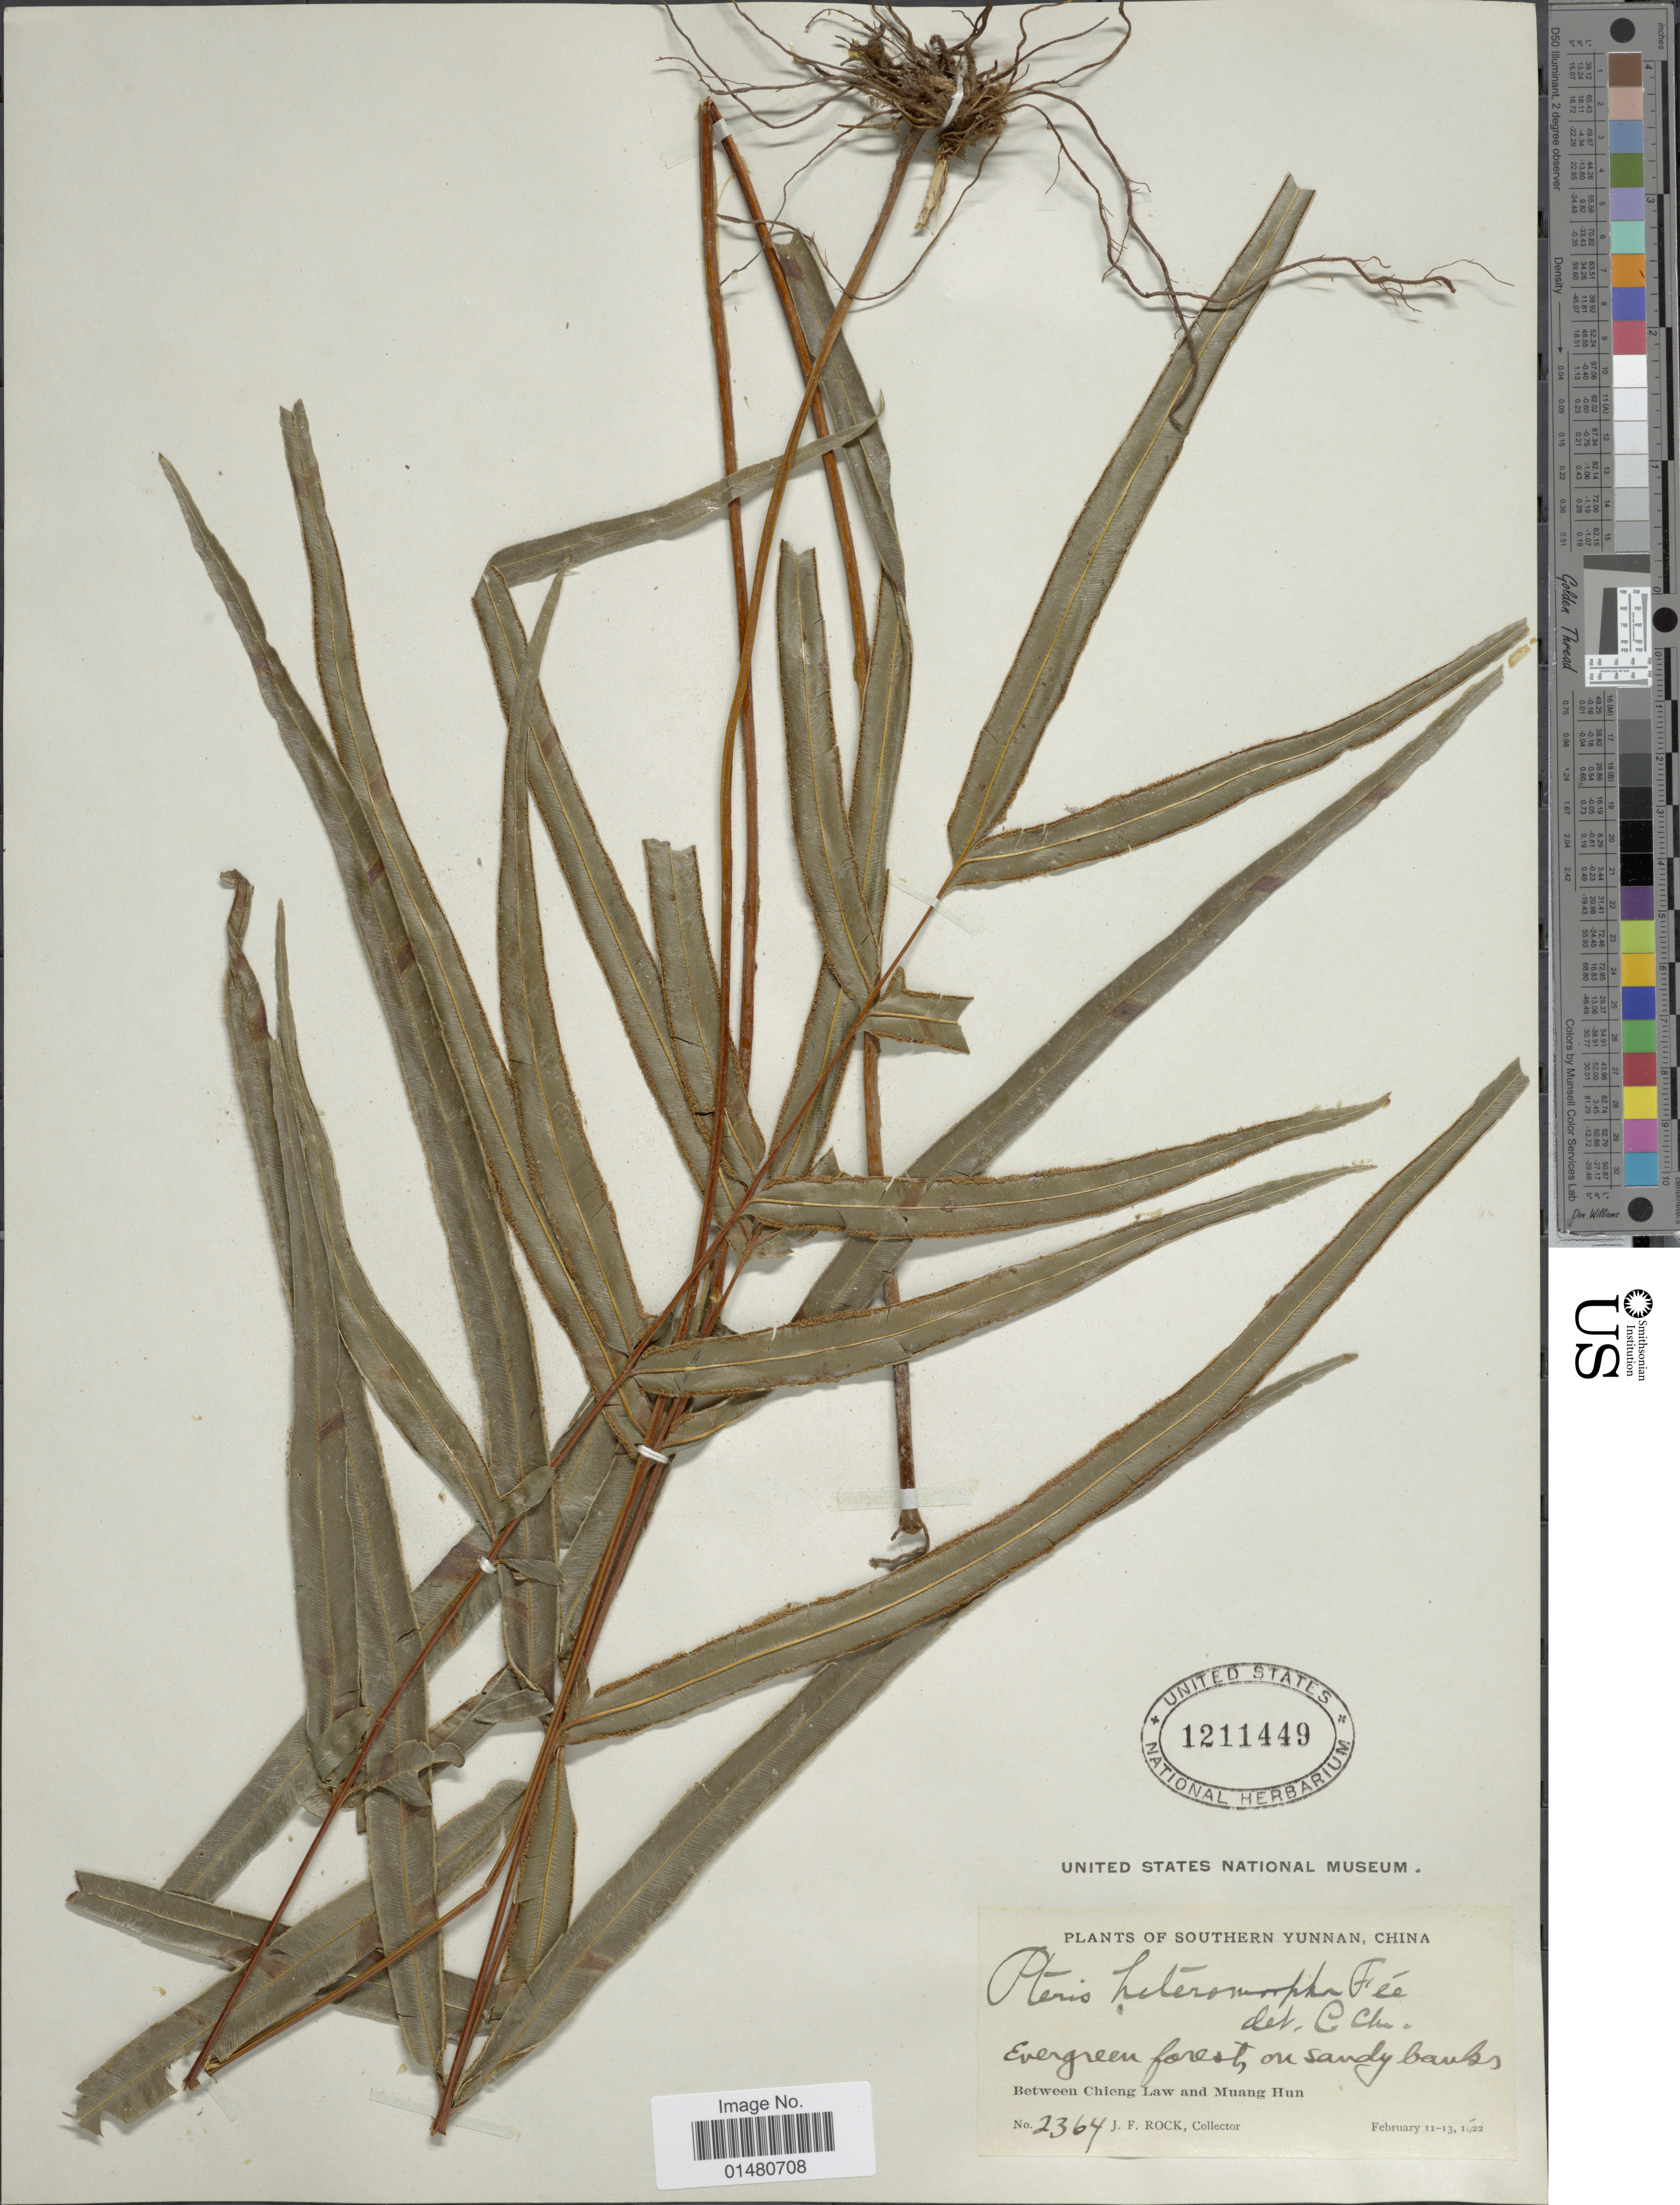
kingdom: Plantae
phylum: Tracheophyta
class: Polypodiopsida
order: Polypodiales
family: Pteridaceae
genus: Pteris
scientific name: Pteris heteromorpha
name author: Fée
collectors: J. Rock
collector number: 2364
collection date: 1922-02-11/1922-02-13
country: China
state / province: Yunnan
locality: Southern Yunnan, Between Chieng Law and Muang Hun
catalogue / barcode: US 1211449